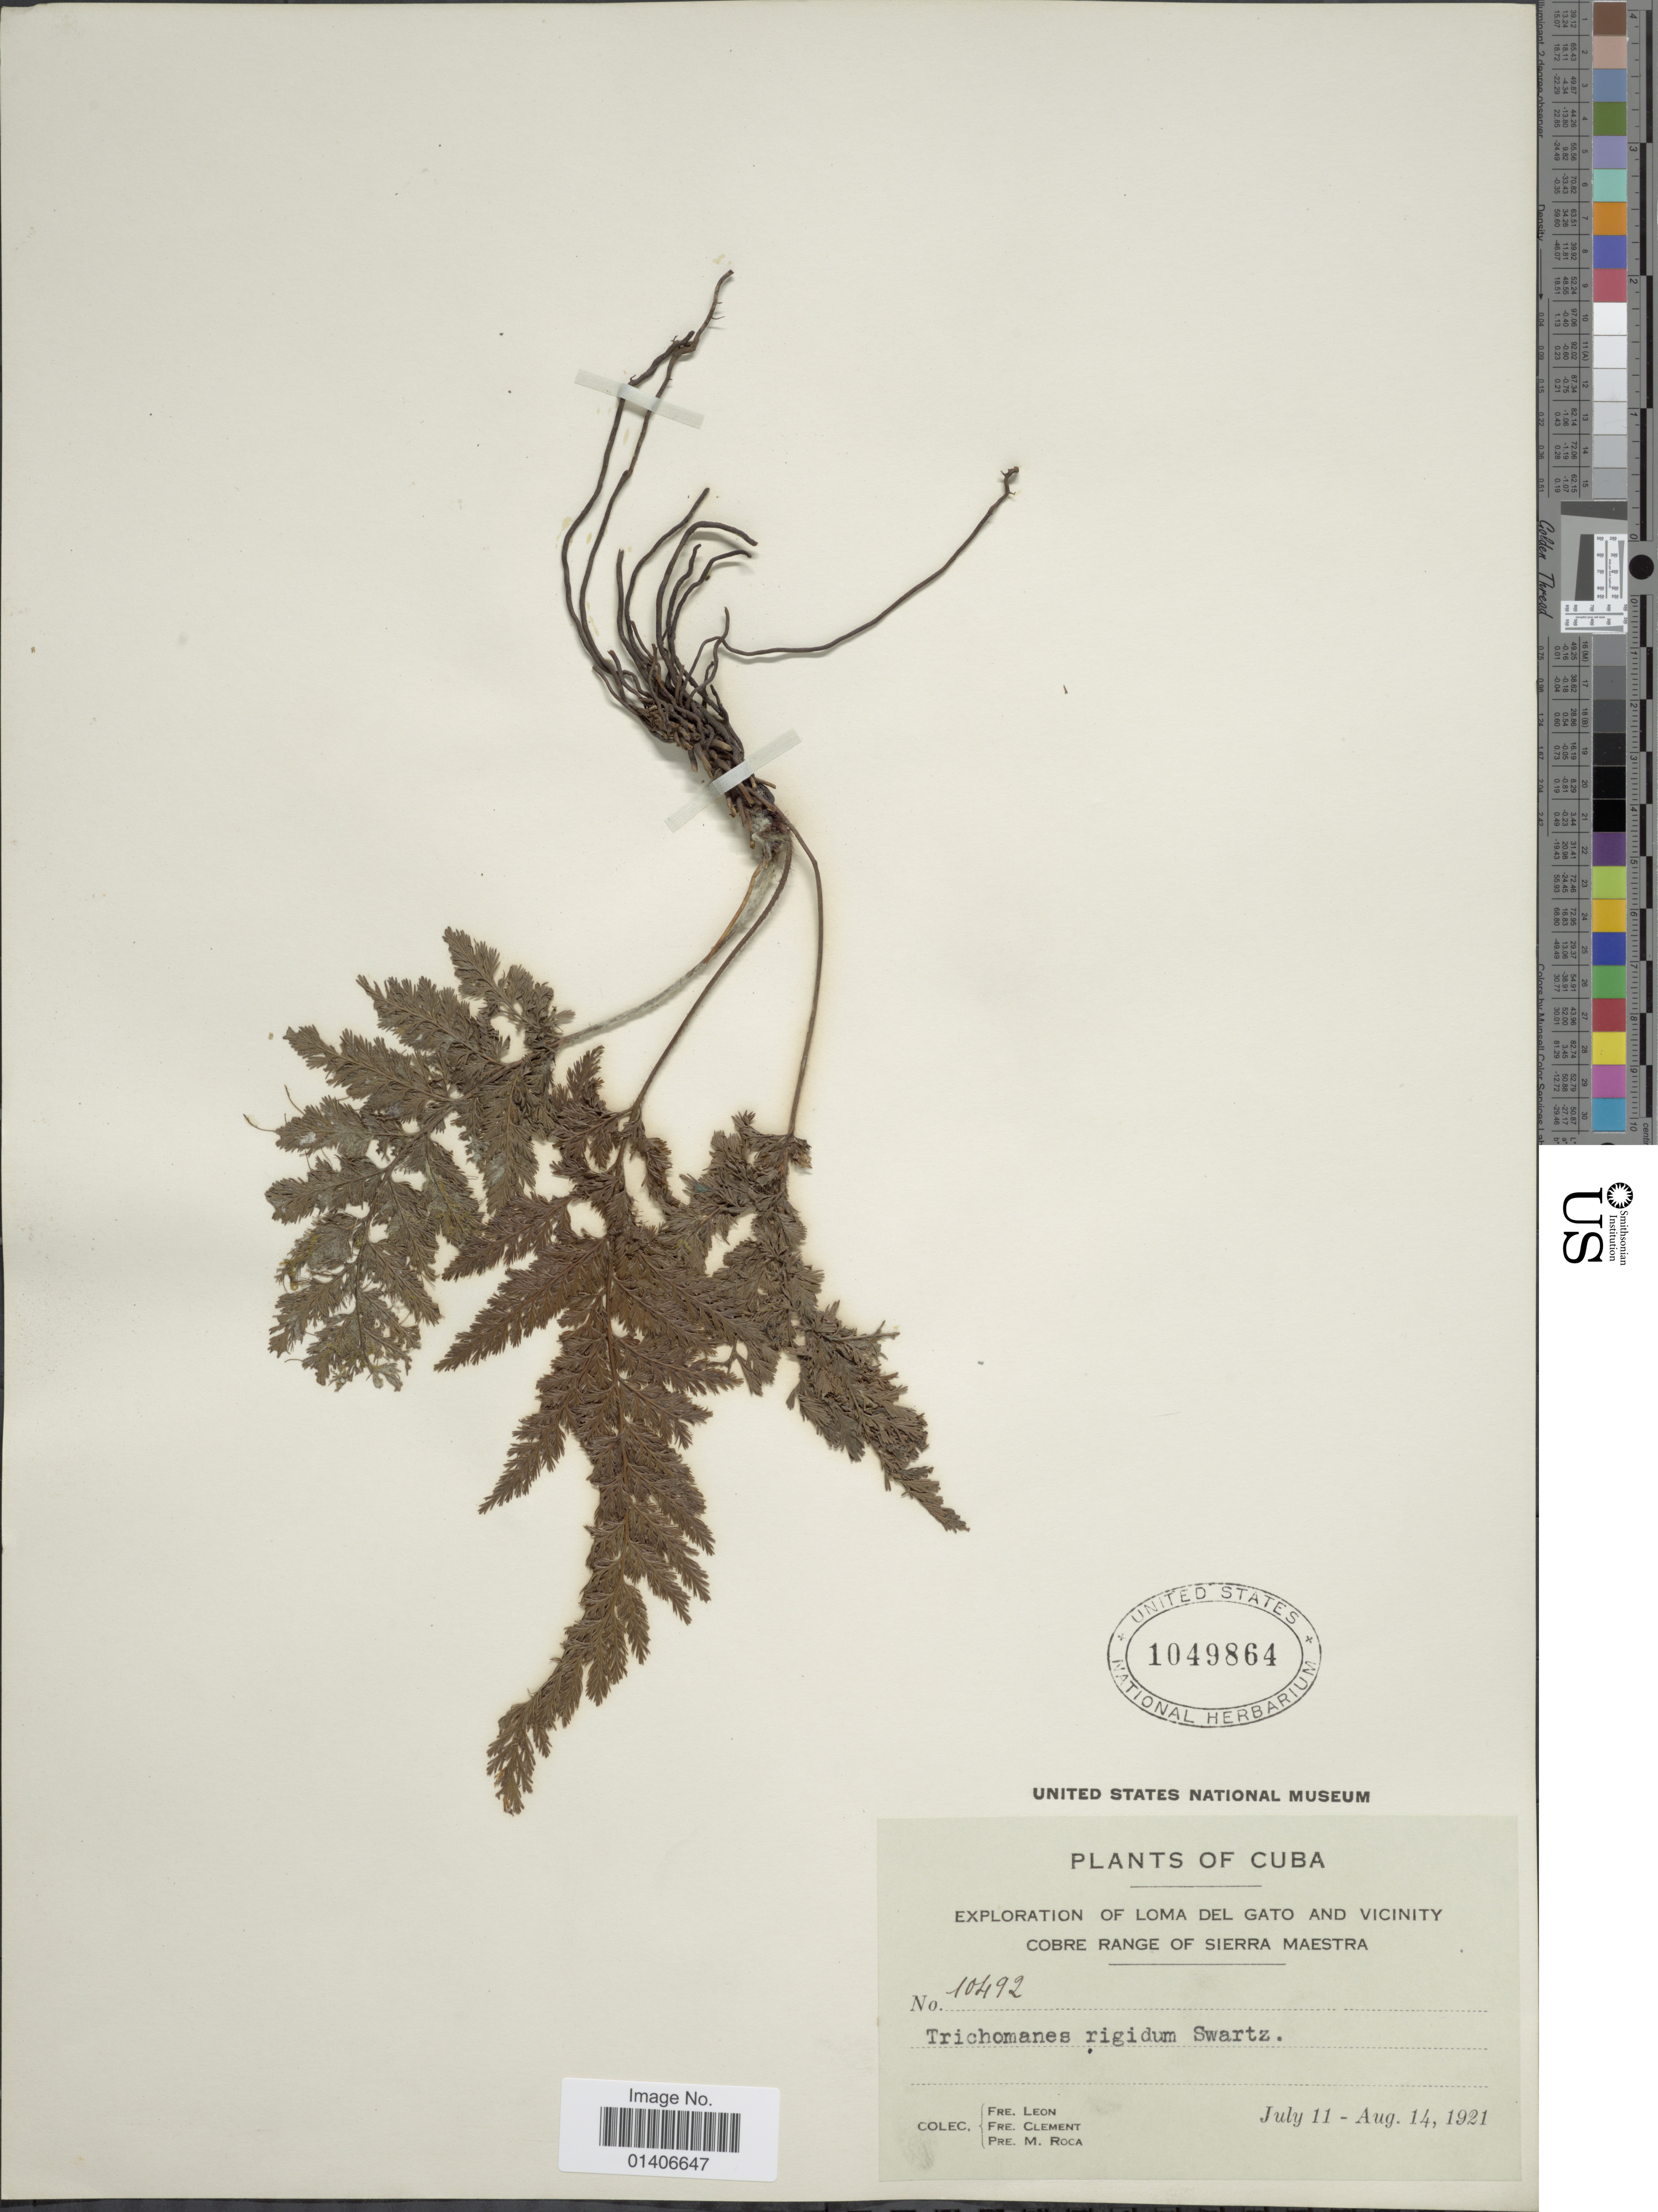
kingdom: Plantae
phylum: Tracheophyta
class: Polypodiopsida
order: Hymenophyllales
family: Hymenophyllaceae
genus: Abrodictyum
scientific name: Abrodictyum rigidum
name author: (Sw.) Ebihara & Dubuisson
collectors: F. Leon, B. Clement & P. Roca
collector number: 10492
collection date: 1921-07-11/1921-08-14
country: Cuba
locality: Loma del gato and vicinity Cobre Range of SIerra Maestra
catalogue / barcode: US 1049864